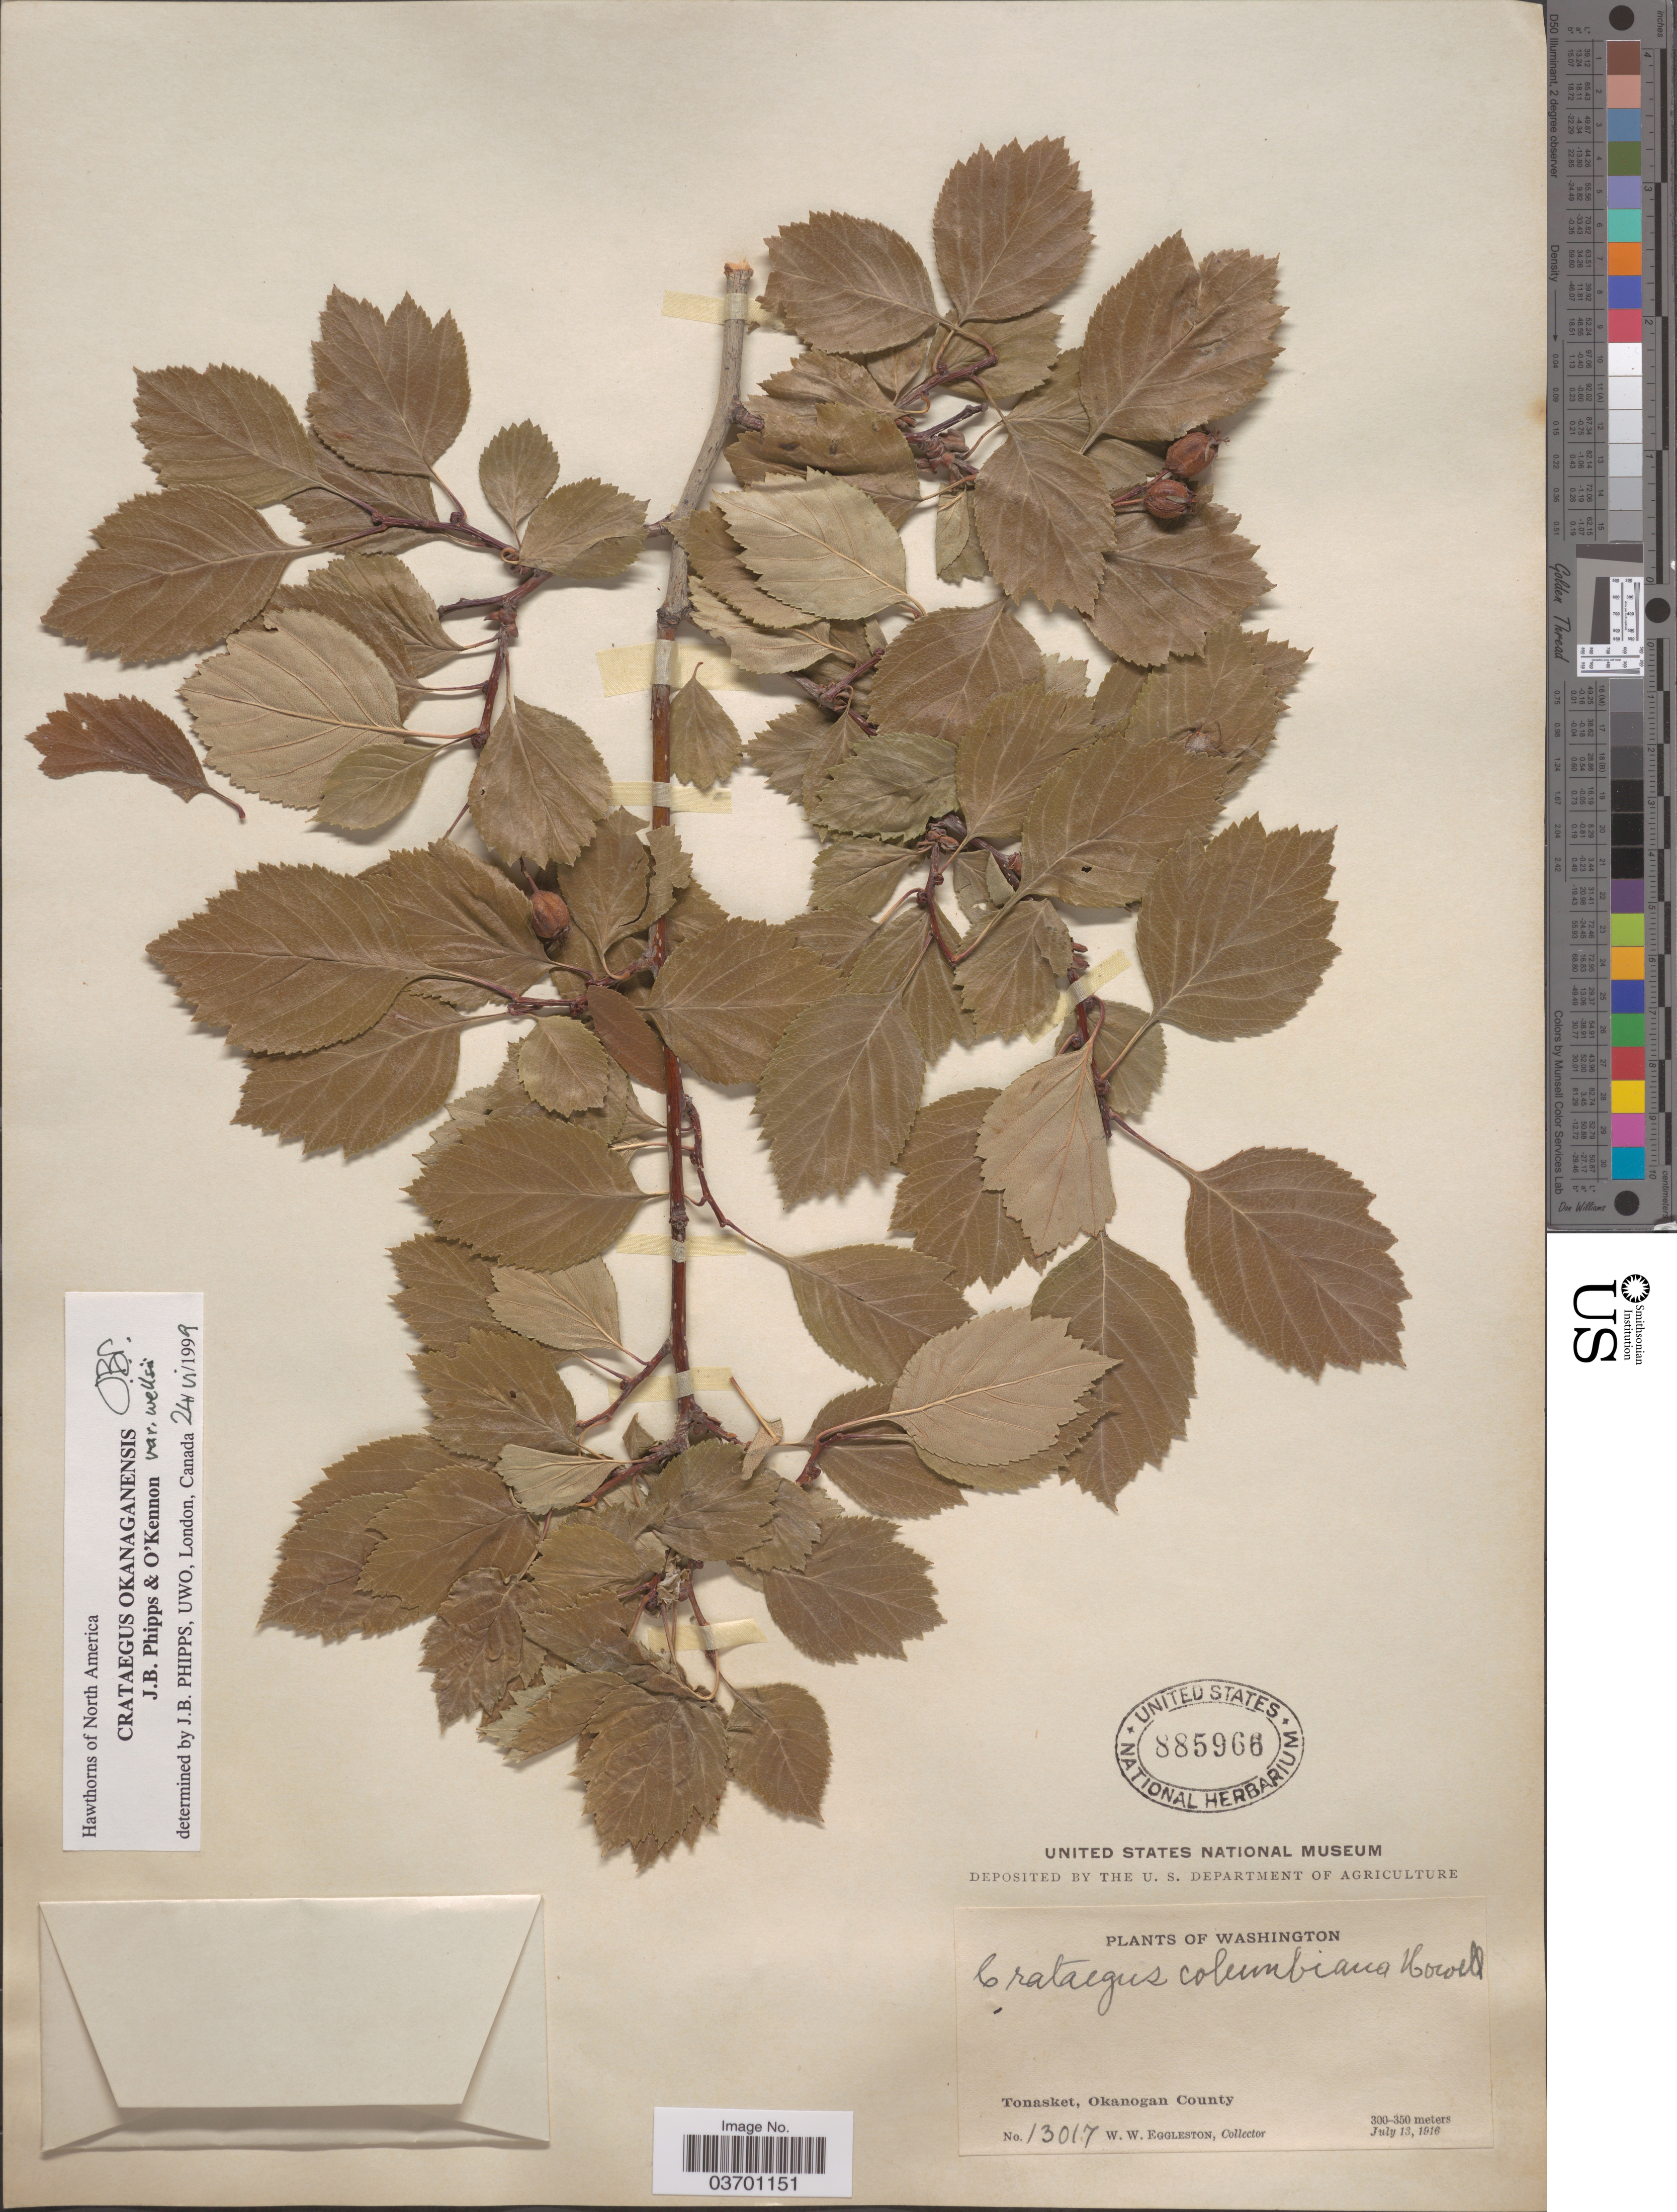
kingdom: Plantae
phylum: Tracheophyta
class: Magnoliopsida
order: Rosales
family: Rosaceae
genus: Crataegus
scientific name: Crataegus okanaganensis var. wellsii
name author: J.B. Phipps & O'Kennon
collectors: W. W. Eggleston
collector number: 13017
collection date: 1916-07-13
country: United States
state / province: Washington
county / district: Okanogan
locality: Tonasket, Okanogan County.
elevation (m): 300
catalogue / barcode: US 885966